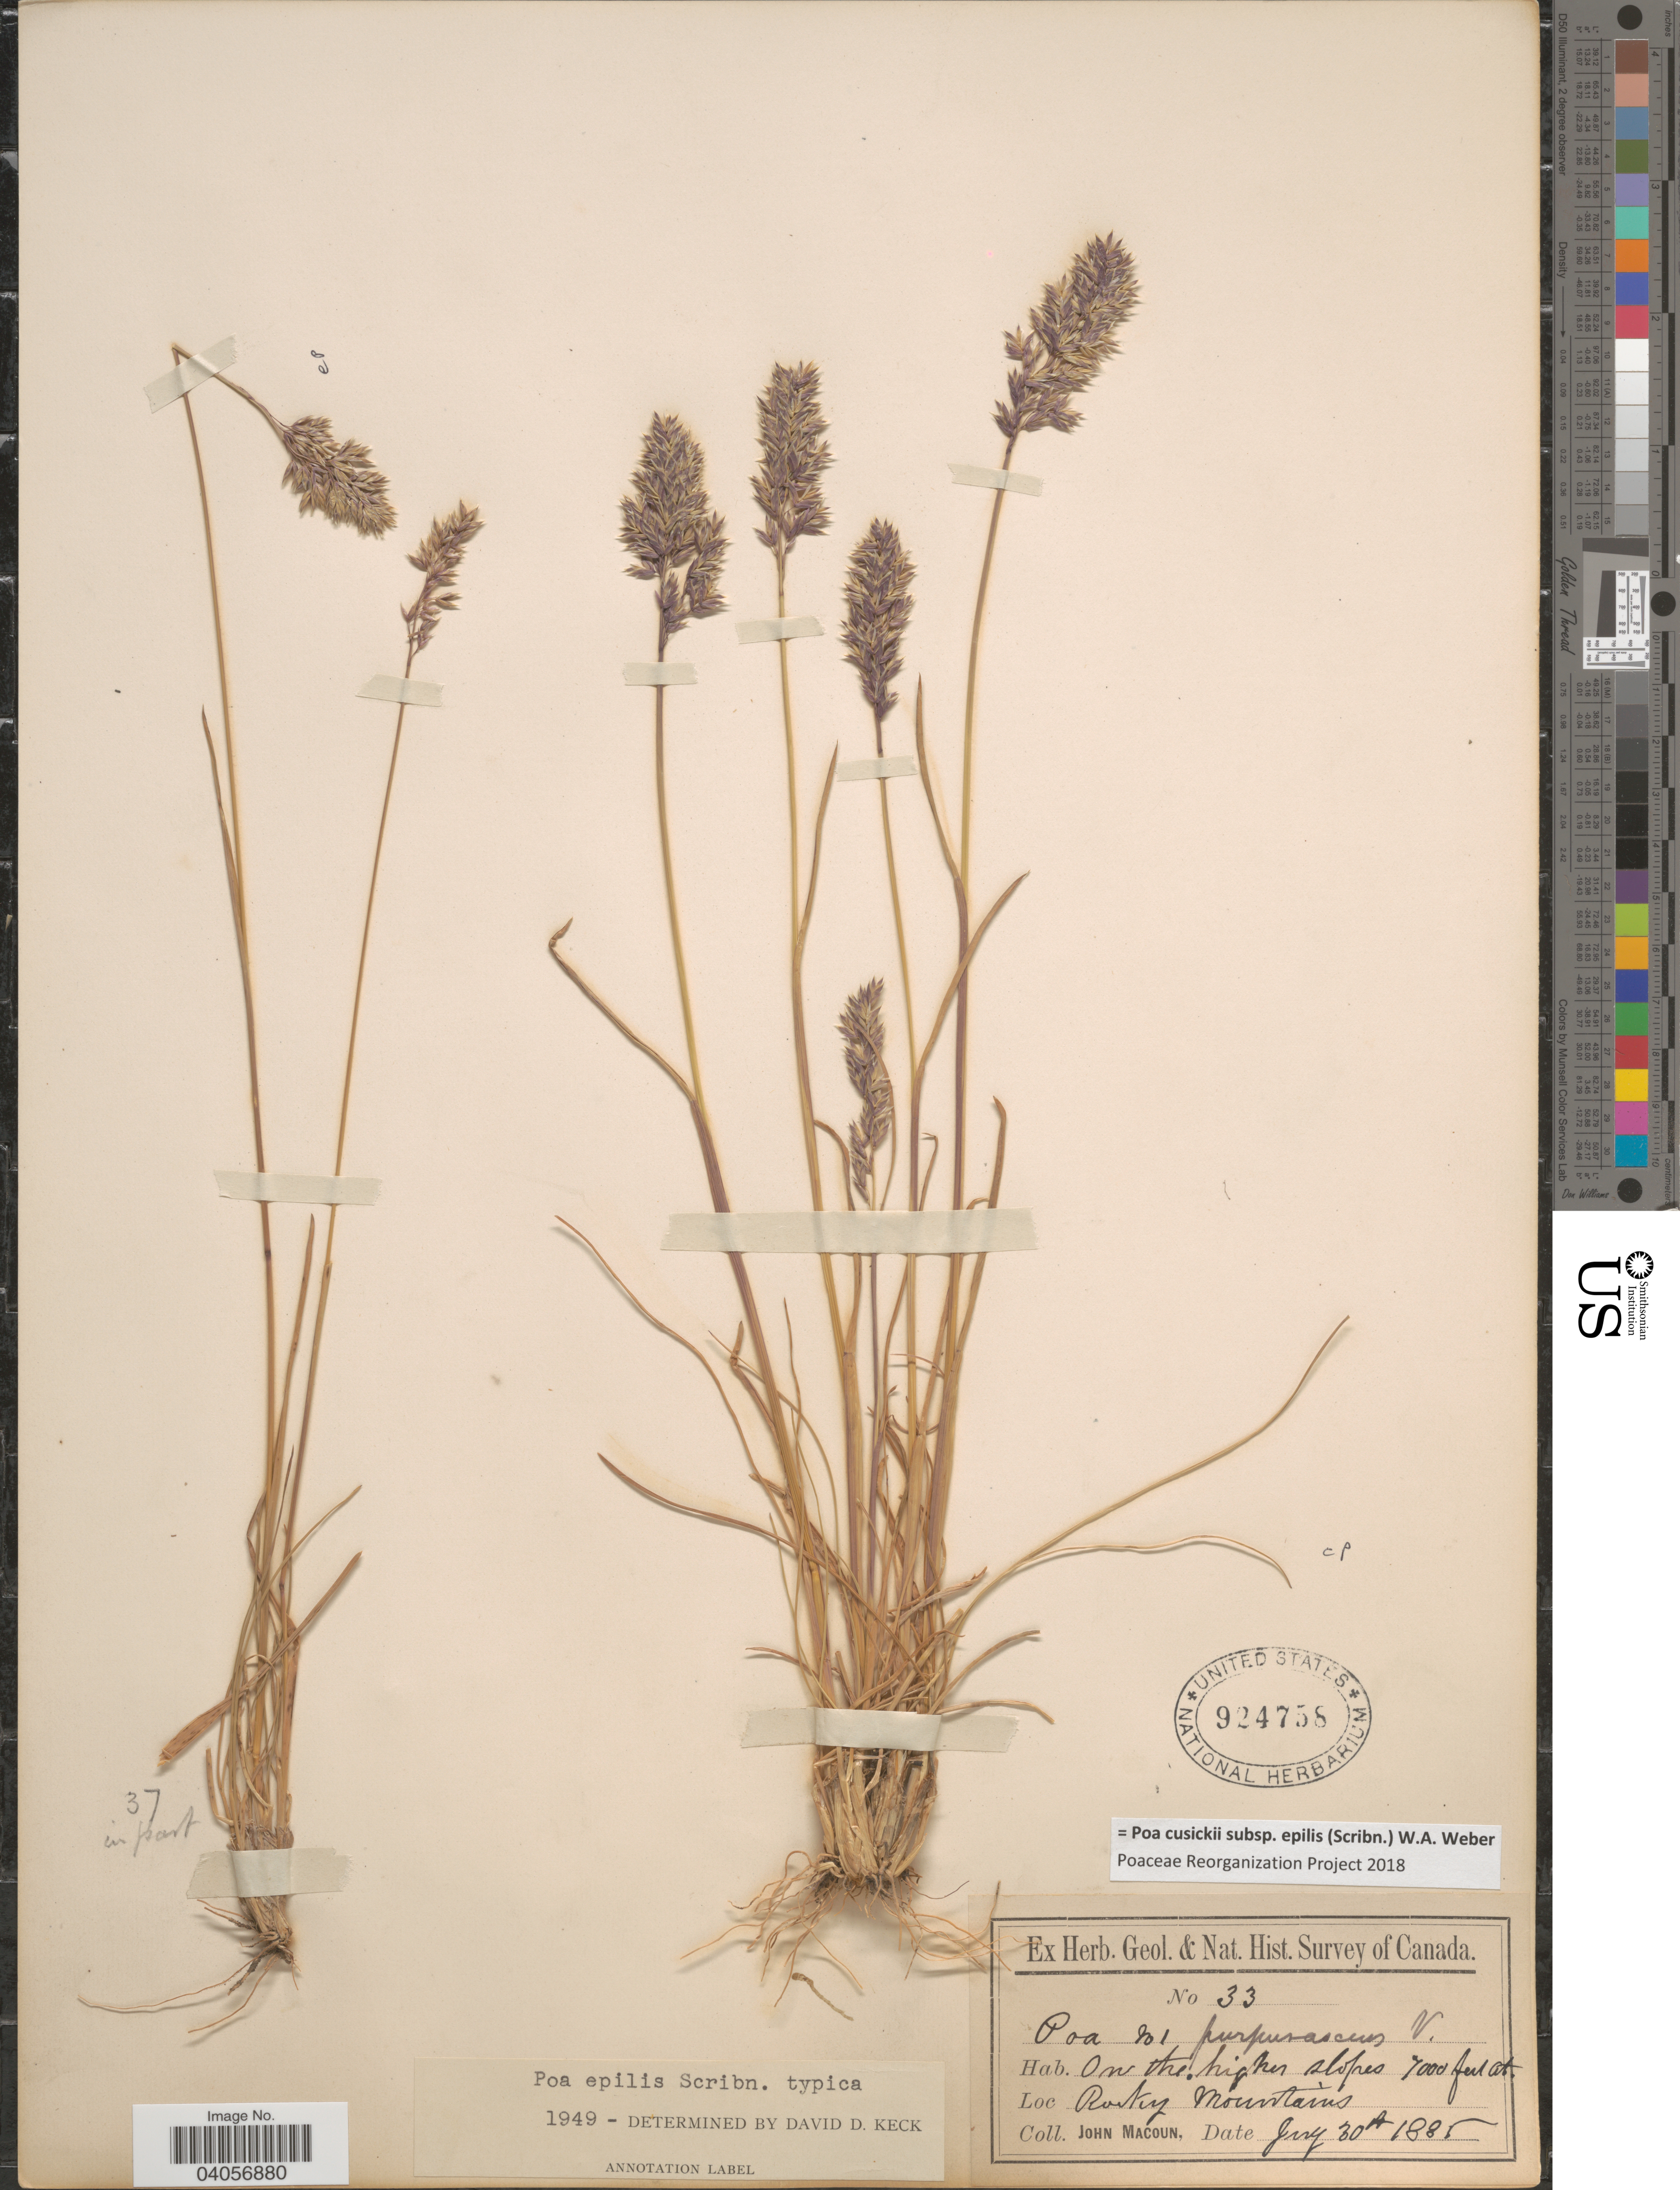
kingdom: Plantae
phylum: Tracheophyta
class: Liliopsida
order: Poales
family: Poaceae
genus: Poa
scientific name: Poa cusickii subsp. epilis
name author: (Scribn.) W.A. Weber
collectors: J. Macoun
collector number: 33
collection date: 1885-01-30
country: Canada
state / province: Alberta/ British Columbia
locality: Rocky Mountains.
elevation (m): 2134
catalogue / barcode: US 924758